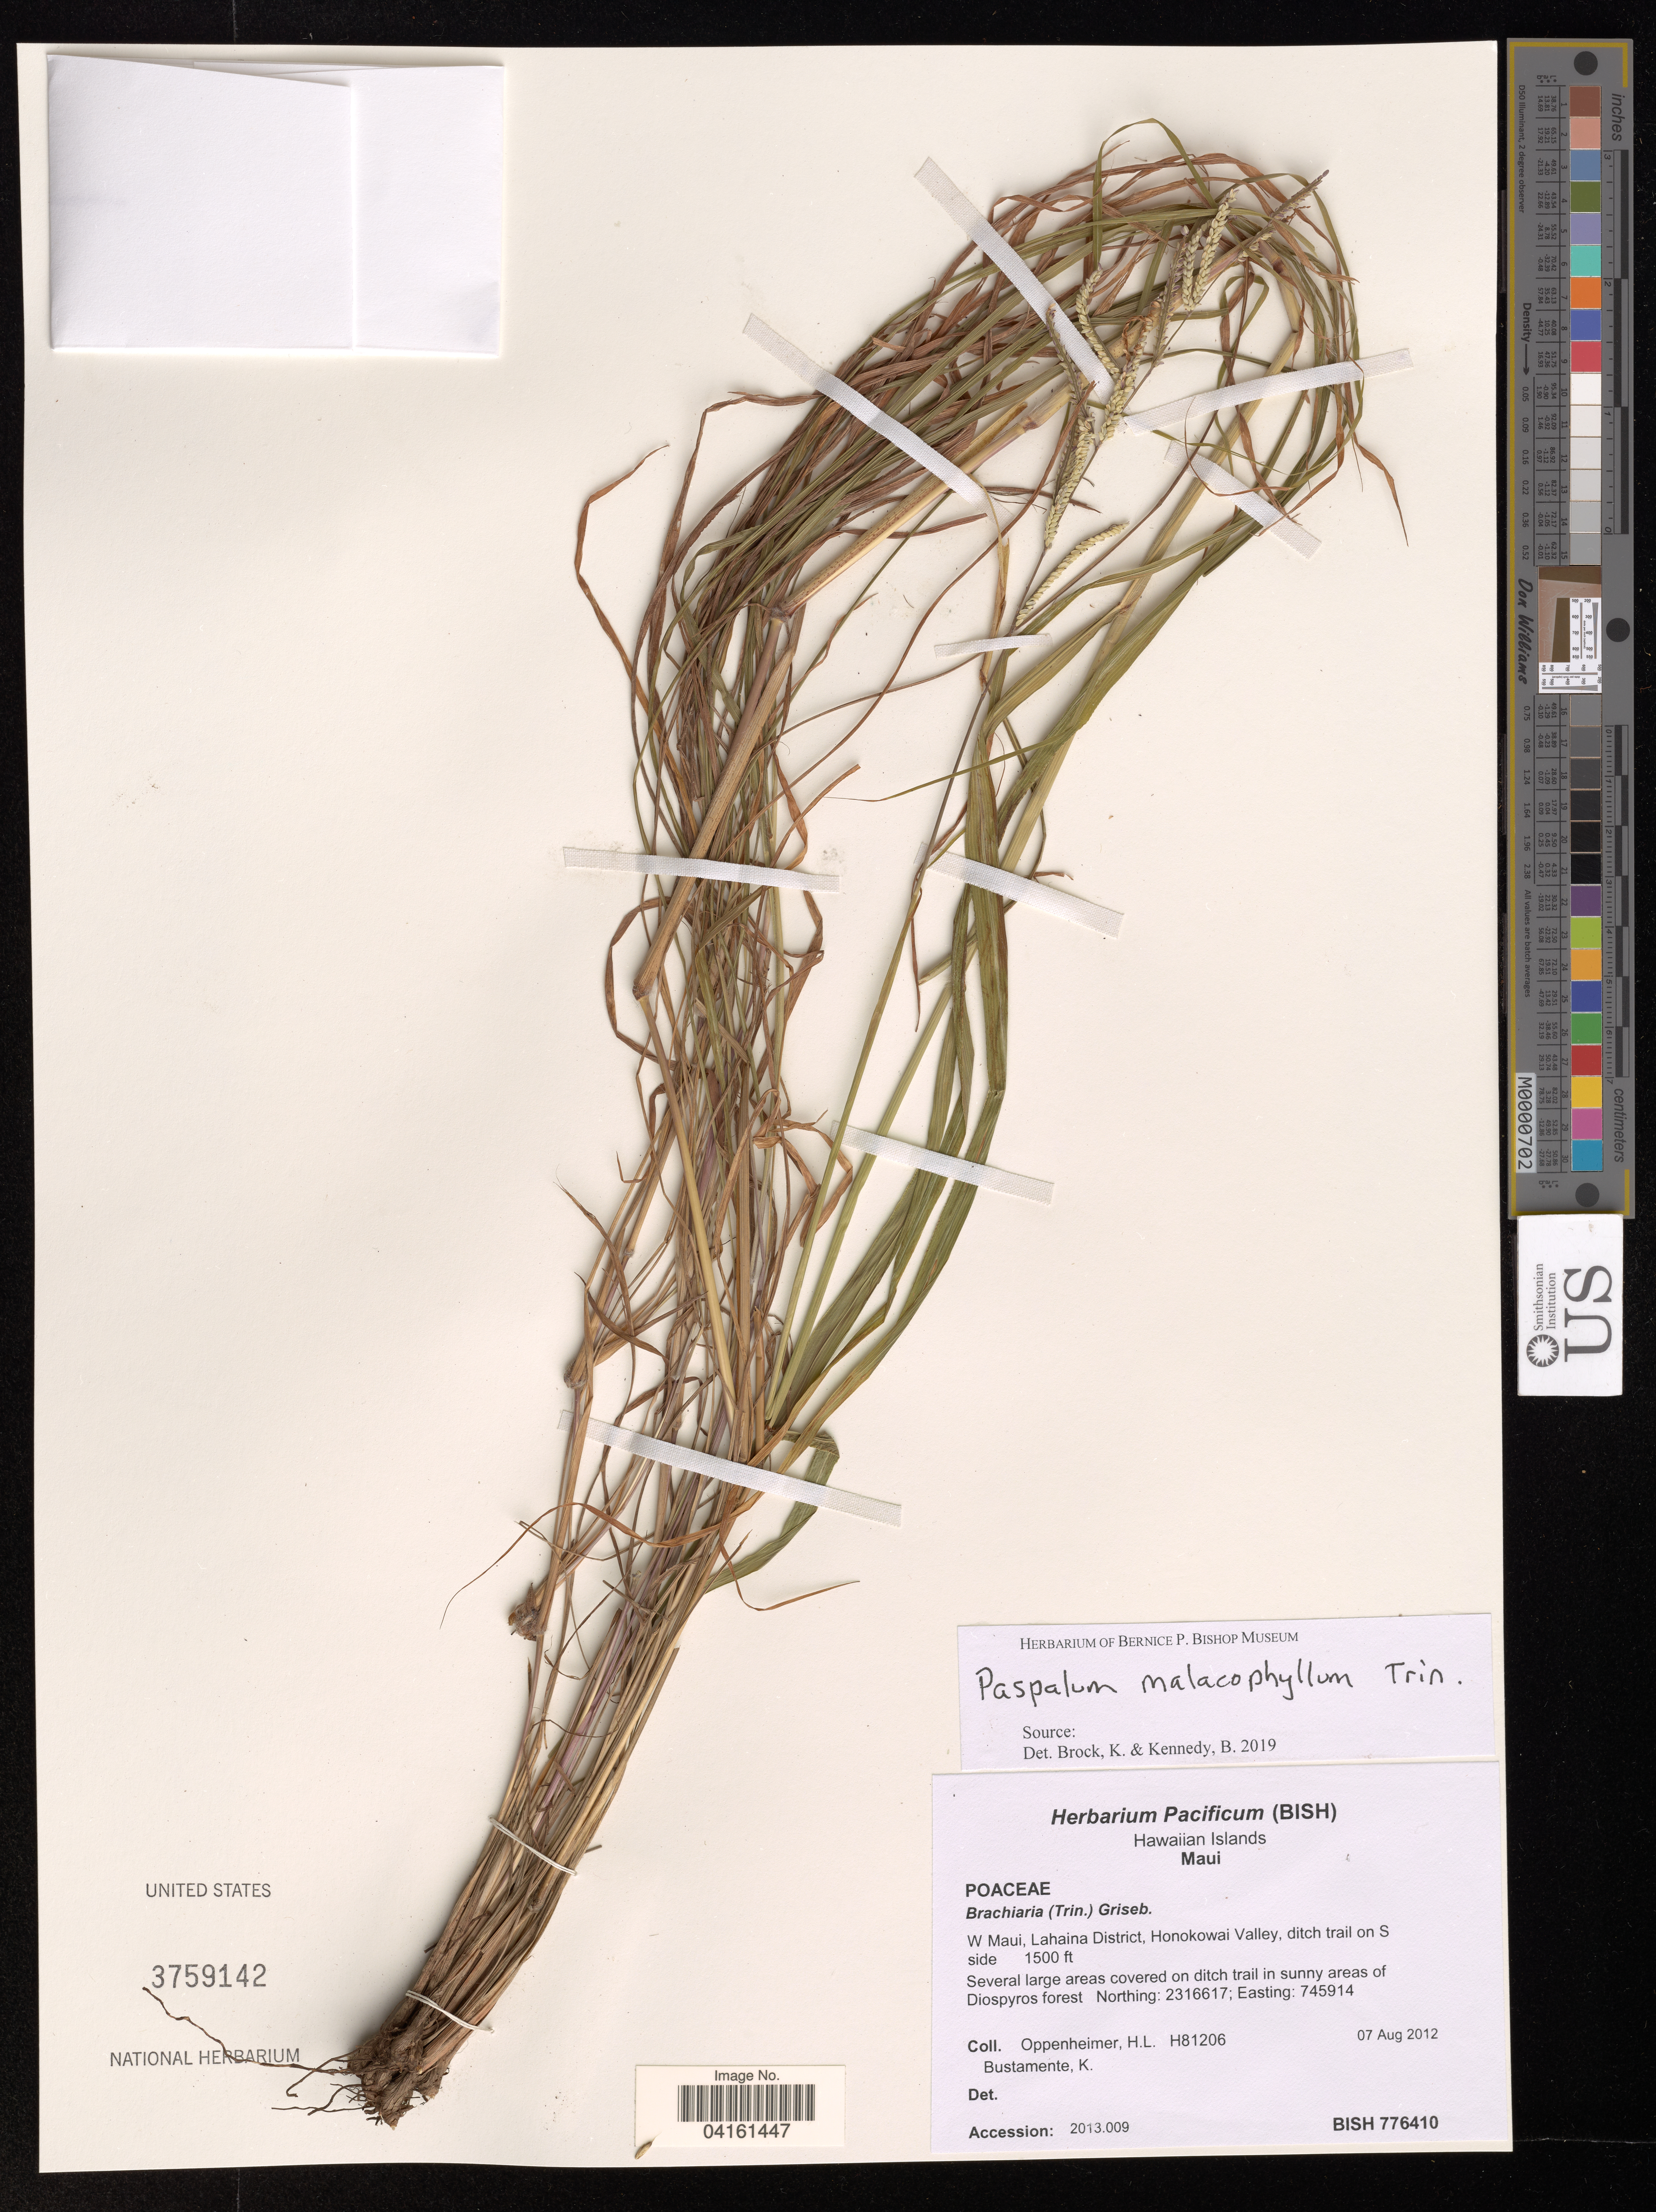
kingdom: Plantae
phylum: Tracheophyta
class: Liliopsida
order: Poales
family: Poaceae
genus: Paspalum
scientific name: Paspalum malacophyllum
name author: Trin.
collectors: H. L. Oppenheimer & K. M. Bustamente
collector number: H81206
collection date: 2012-08-07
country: United States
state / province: Hawaii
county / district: Maui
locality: W Maui, Lahaina District, Honokowai Valley, ditch trail on S side.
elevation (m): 457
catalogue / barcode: US 3759142